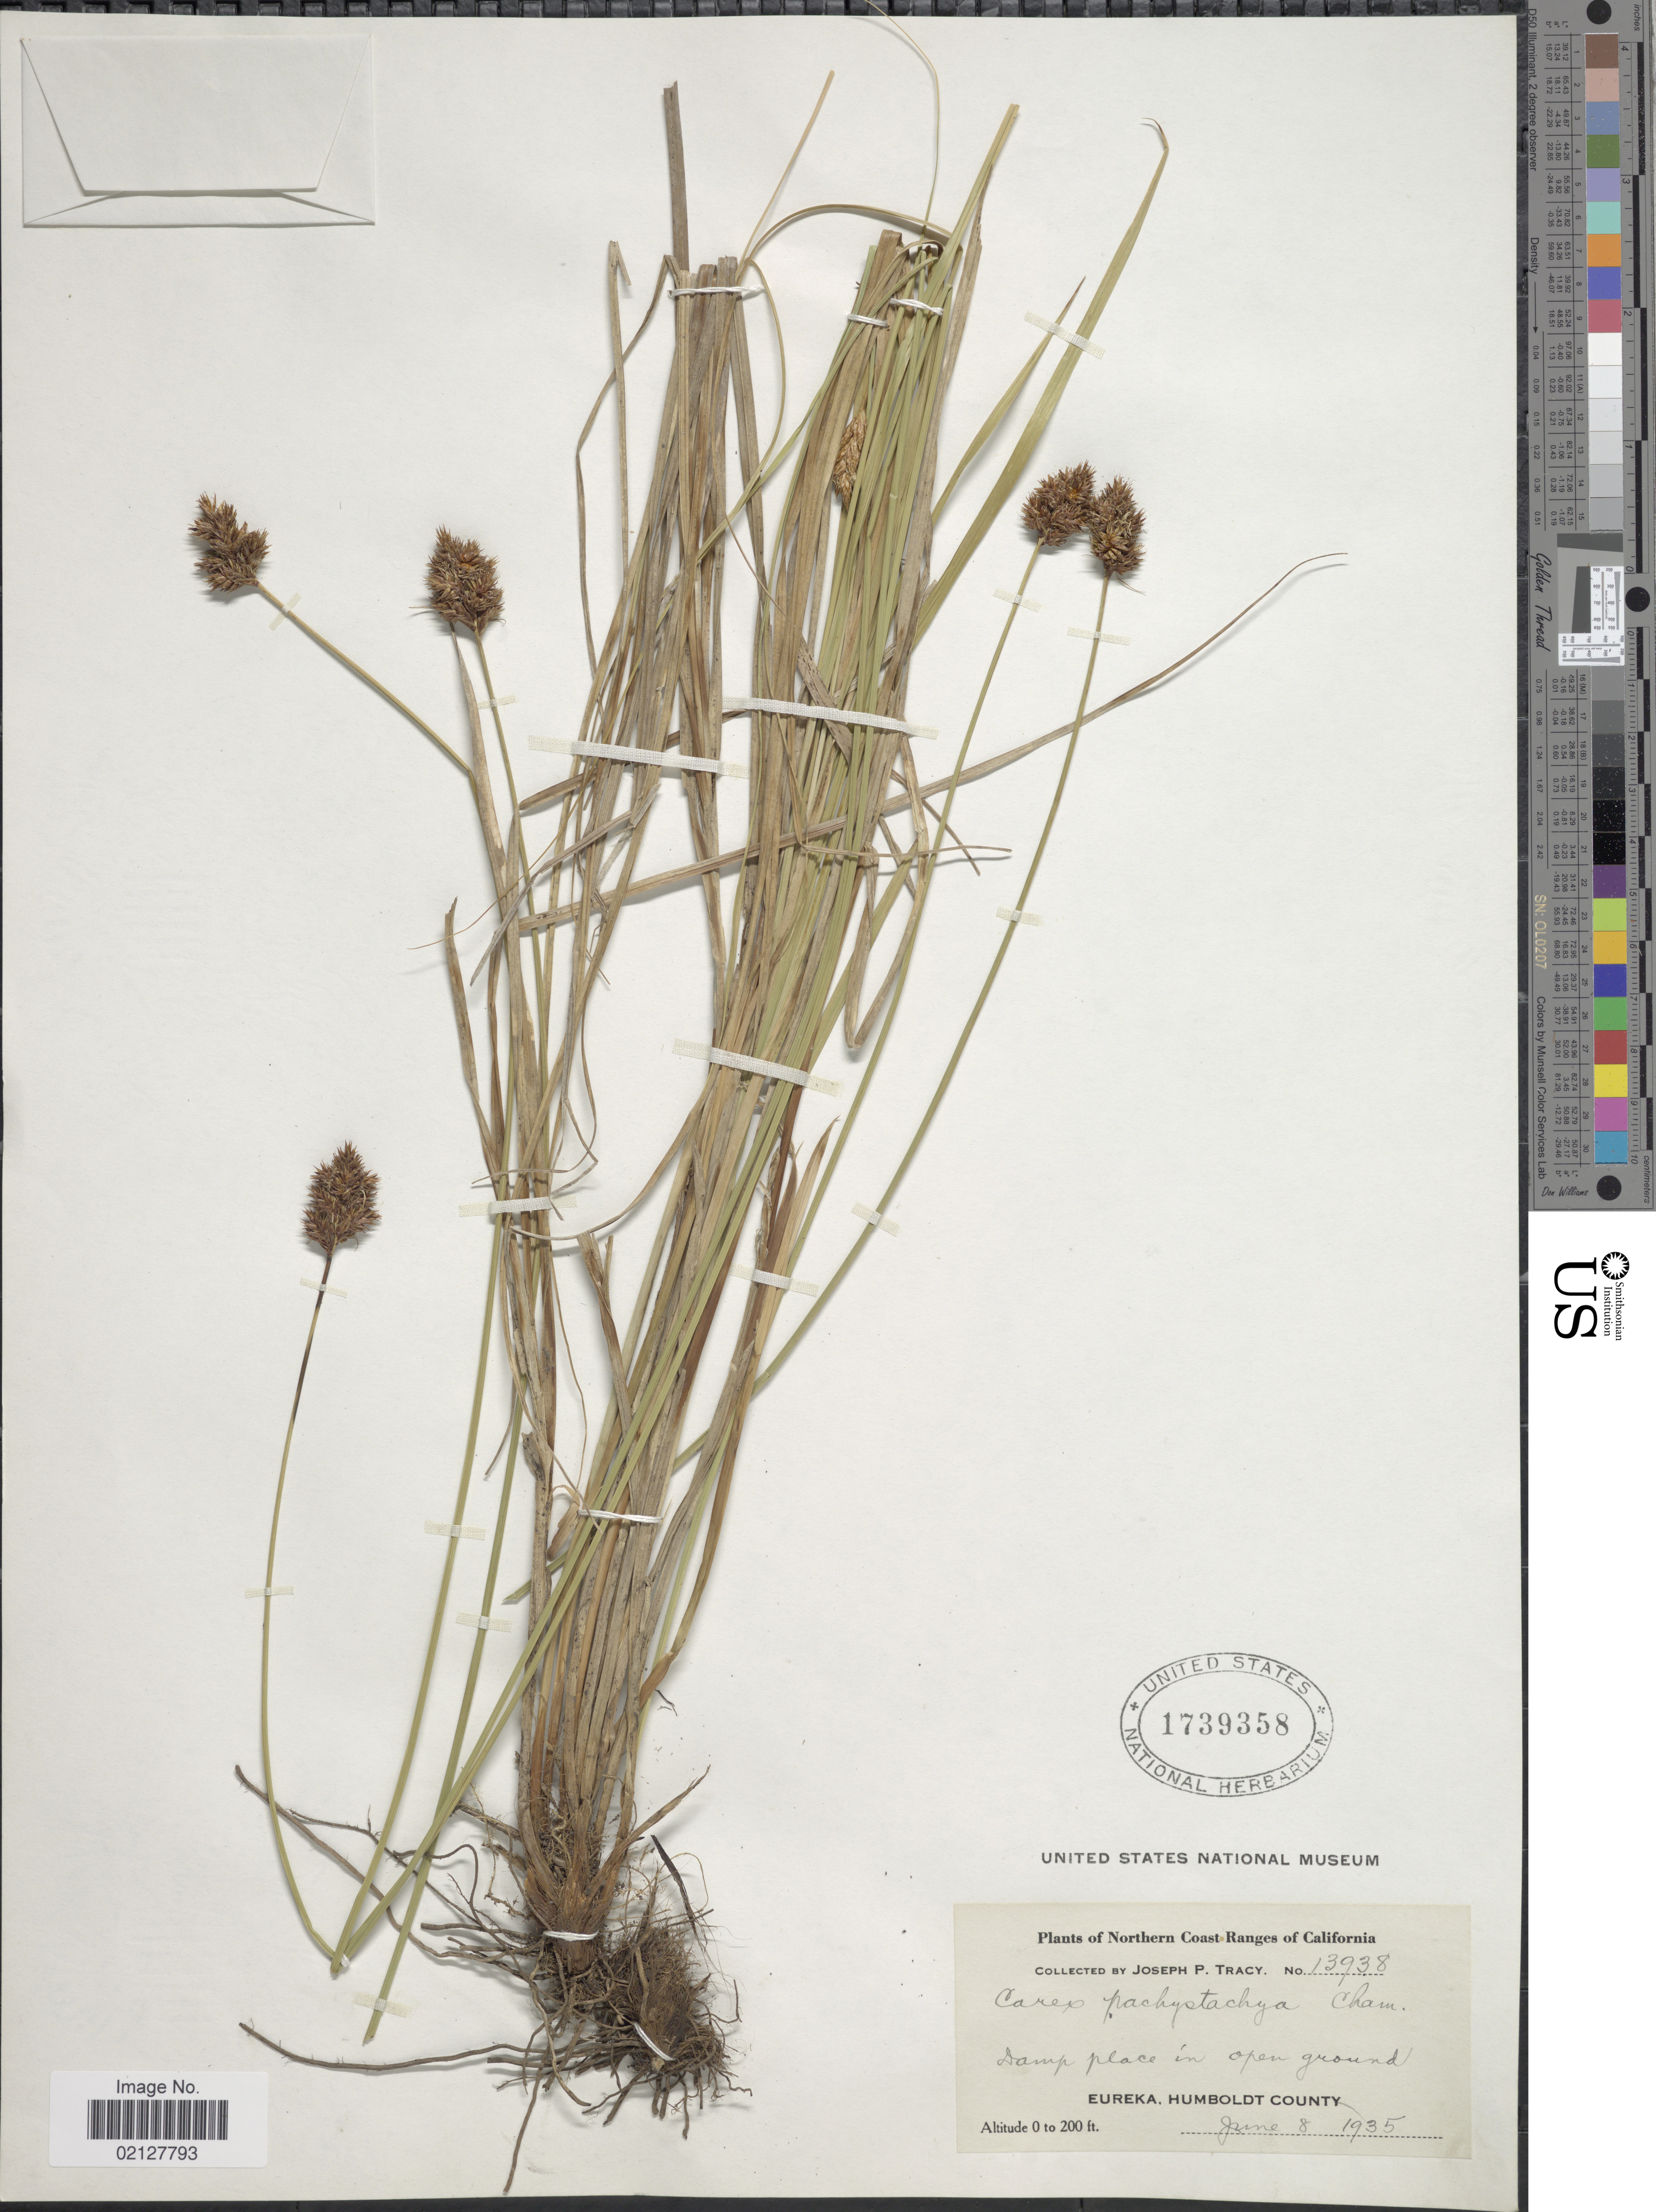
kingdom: Plantae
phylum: Tracheophyta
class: Liliopsida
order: Poales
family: Cyperaceae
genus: Carex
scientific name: Carex pachystachya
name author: Cham. ex Steud.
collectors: J. Tracy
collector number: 13938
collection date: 1935-06-08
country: United States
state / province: California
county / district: Humboldt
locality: Northern Coast Ranges of California. Eureka, Humboldt County.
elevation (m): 0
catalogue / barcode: US 1739358